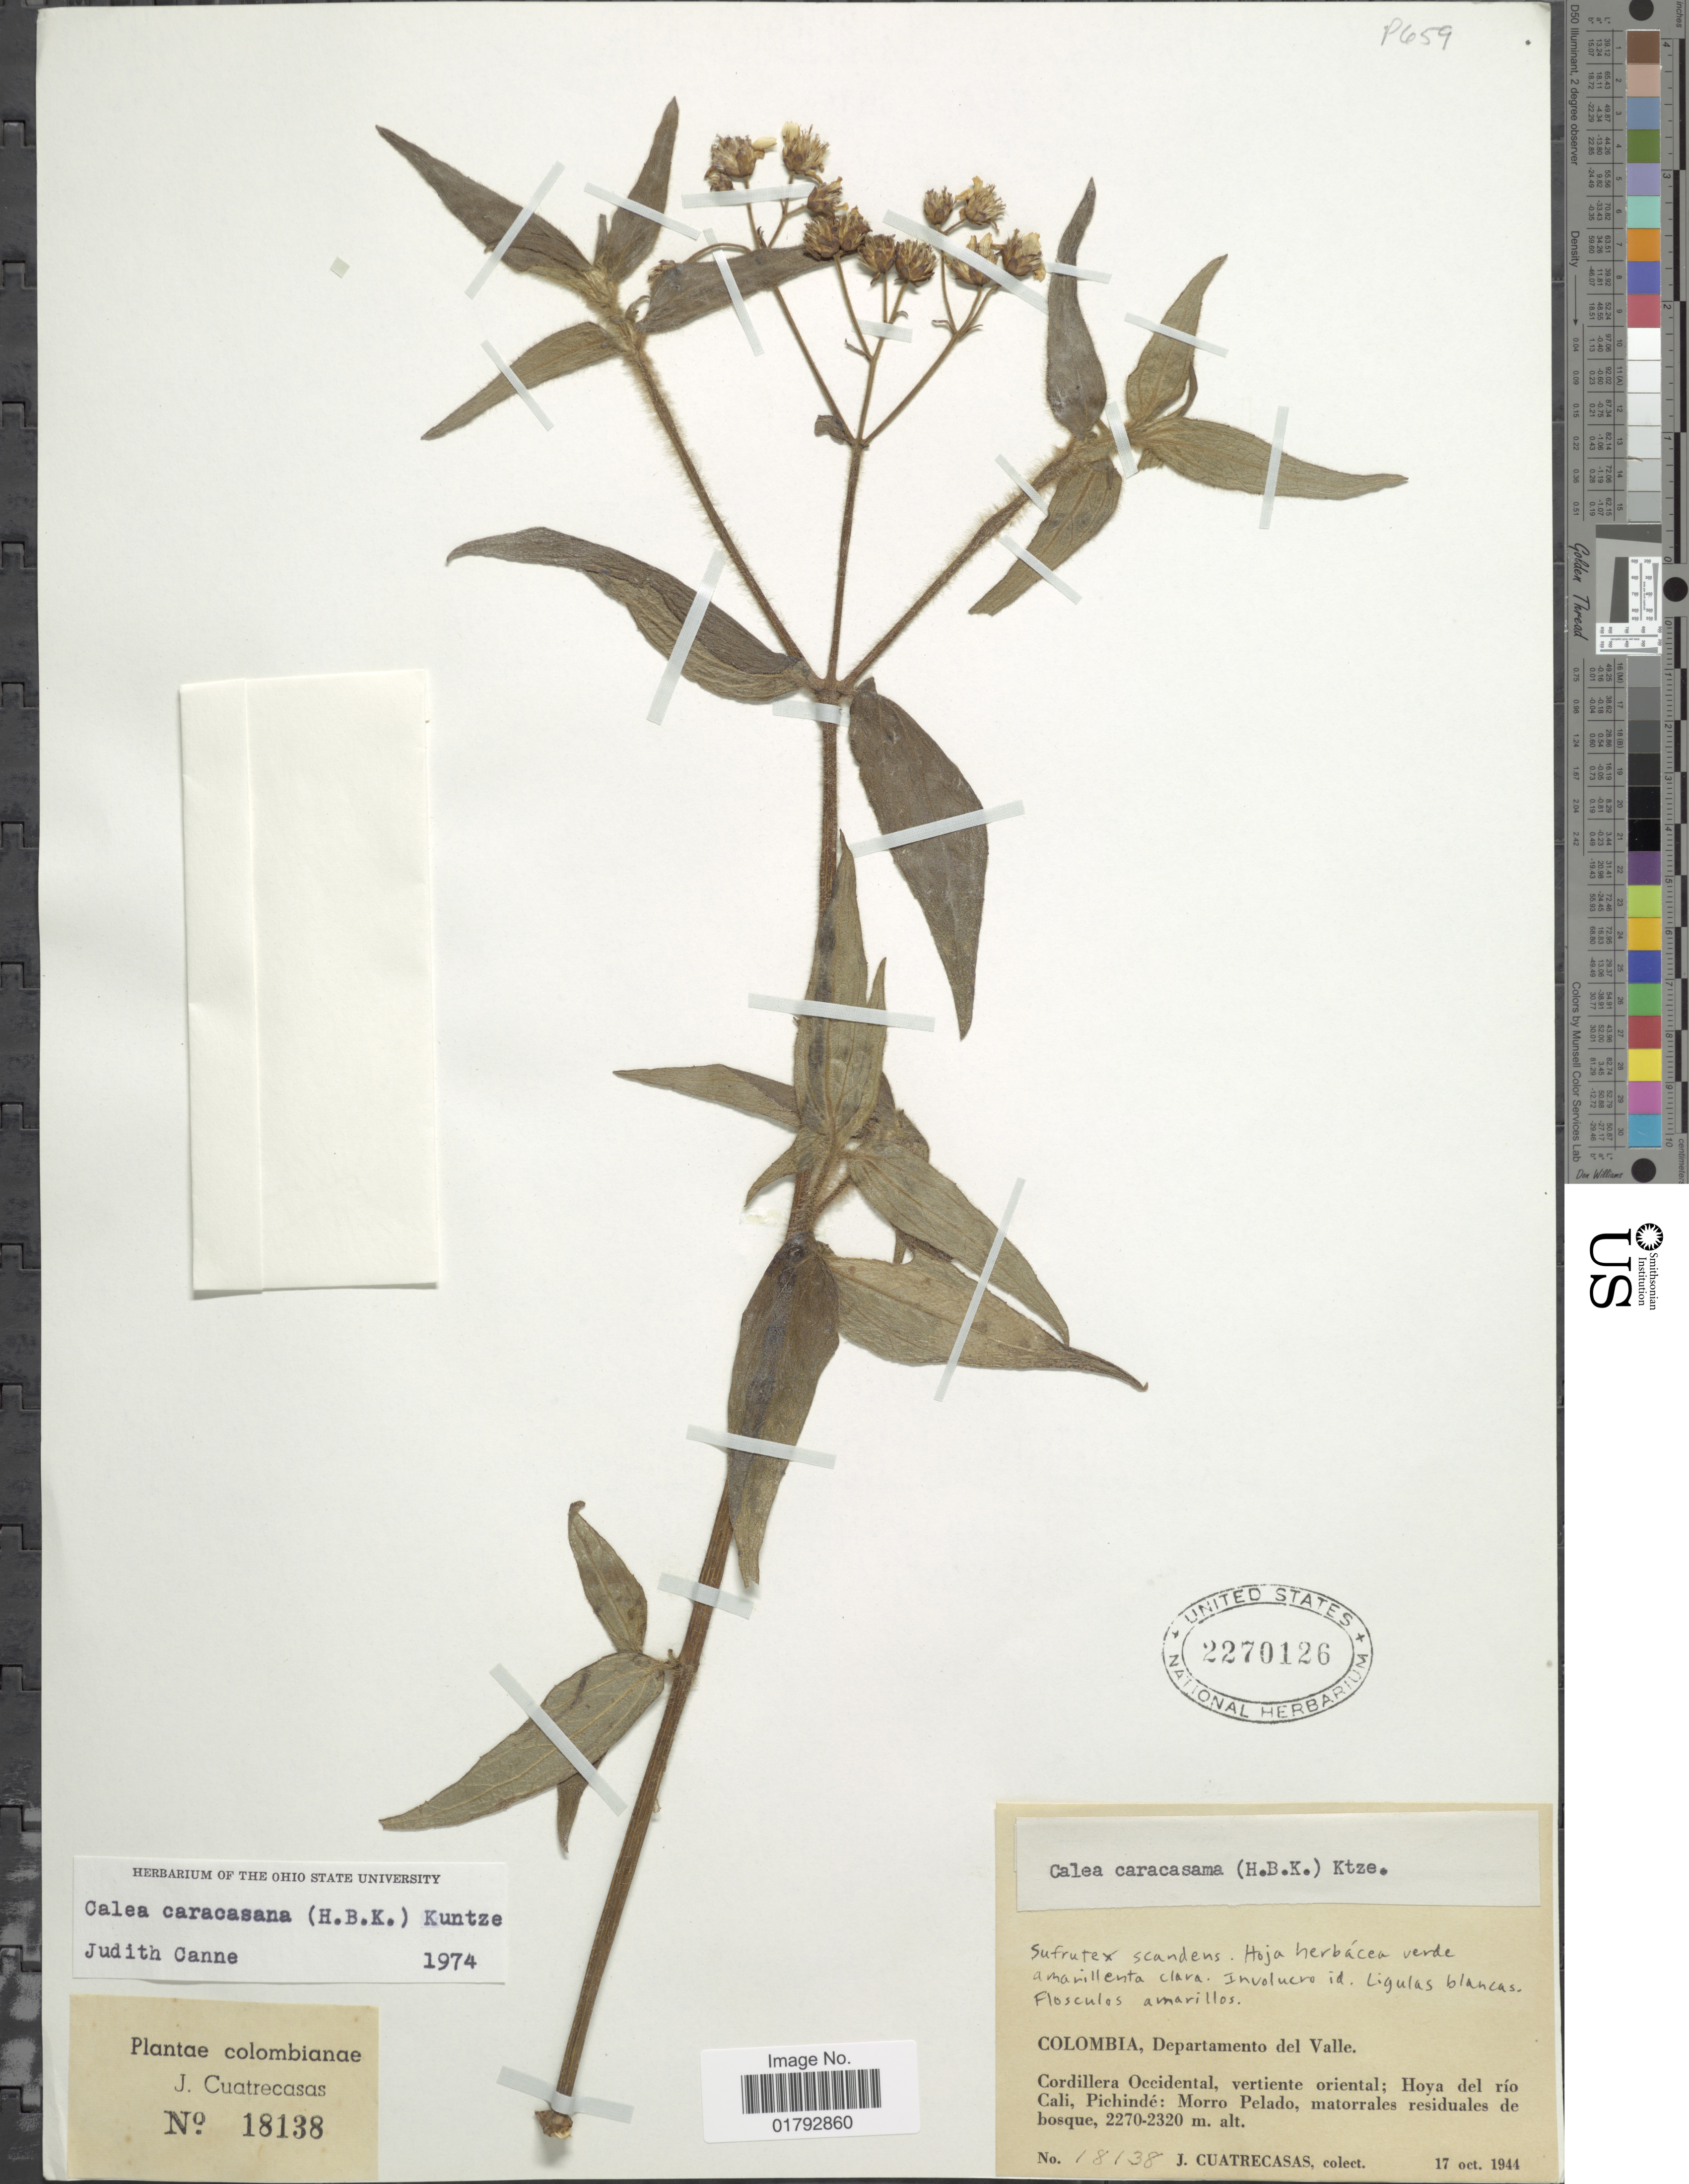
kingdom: Plantae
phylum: Tracheophyta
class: Magnoliopsida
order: Asterales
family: Asteraceae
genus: Alloispermum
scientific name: Alloispermum caracasanum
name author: (Kunth) H. Rob.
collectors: J. Cuatrecasas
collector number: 18138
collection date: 1944-10-17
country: Colombia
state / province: Valle del Cauca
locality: Departamento del Valle. Cordllera Occidental; , vertiente oriental; Hoya del Rio Cali, Pichinde; Morro Pelado, matorrales residuales de bosque.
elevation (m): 2270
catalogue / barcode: US 2270126